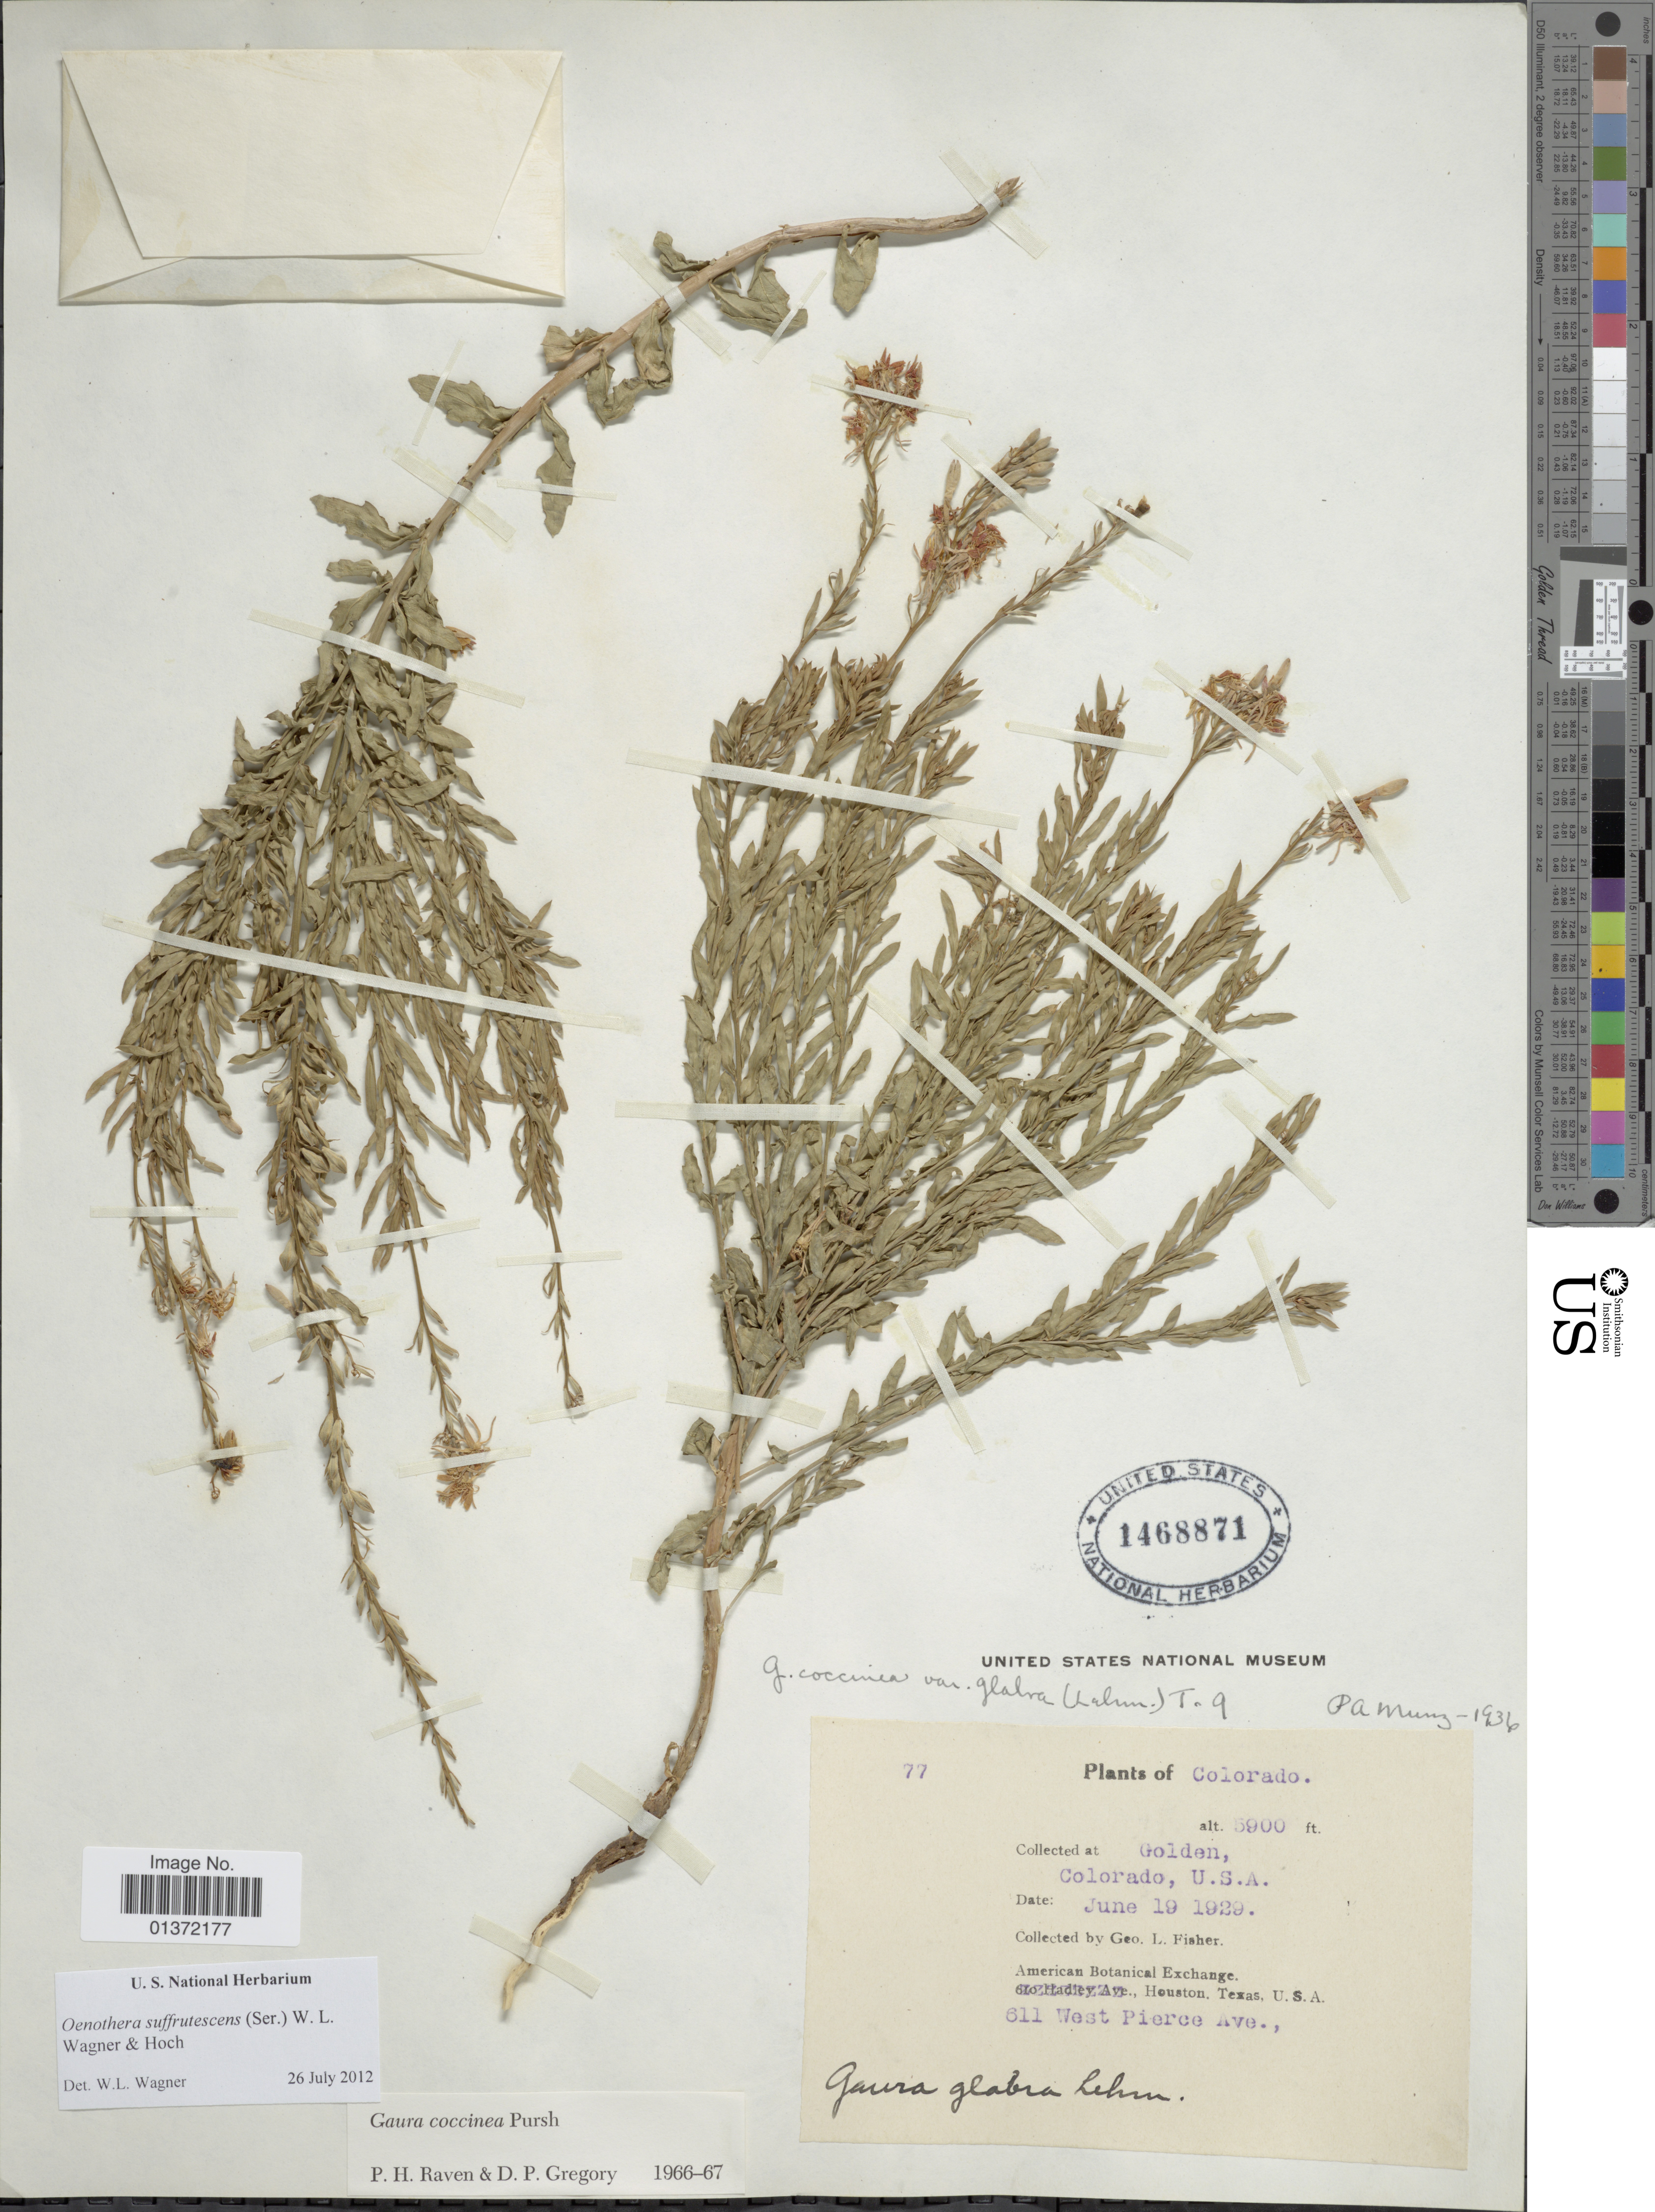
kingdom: Plantae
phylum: Tracheophyta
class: Magnoliopsida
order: Myrtales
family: Onagraceae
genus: Oenothera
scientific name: Oenothera suffrutescens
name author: (Ser.) W.L. Wagner & Hoch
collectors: G. L. Fisher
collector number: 77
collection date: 1929-06-19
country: United States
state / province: Colorado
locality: Golden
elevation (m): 1798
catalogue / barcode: US 1468871